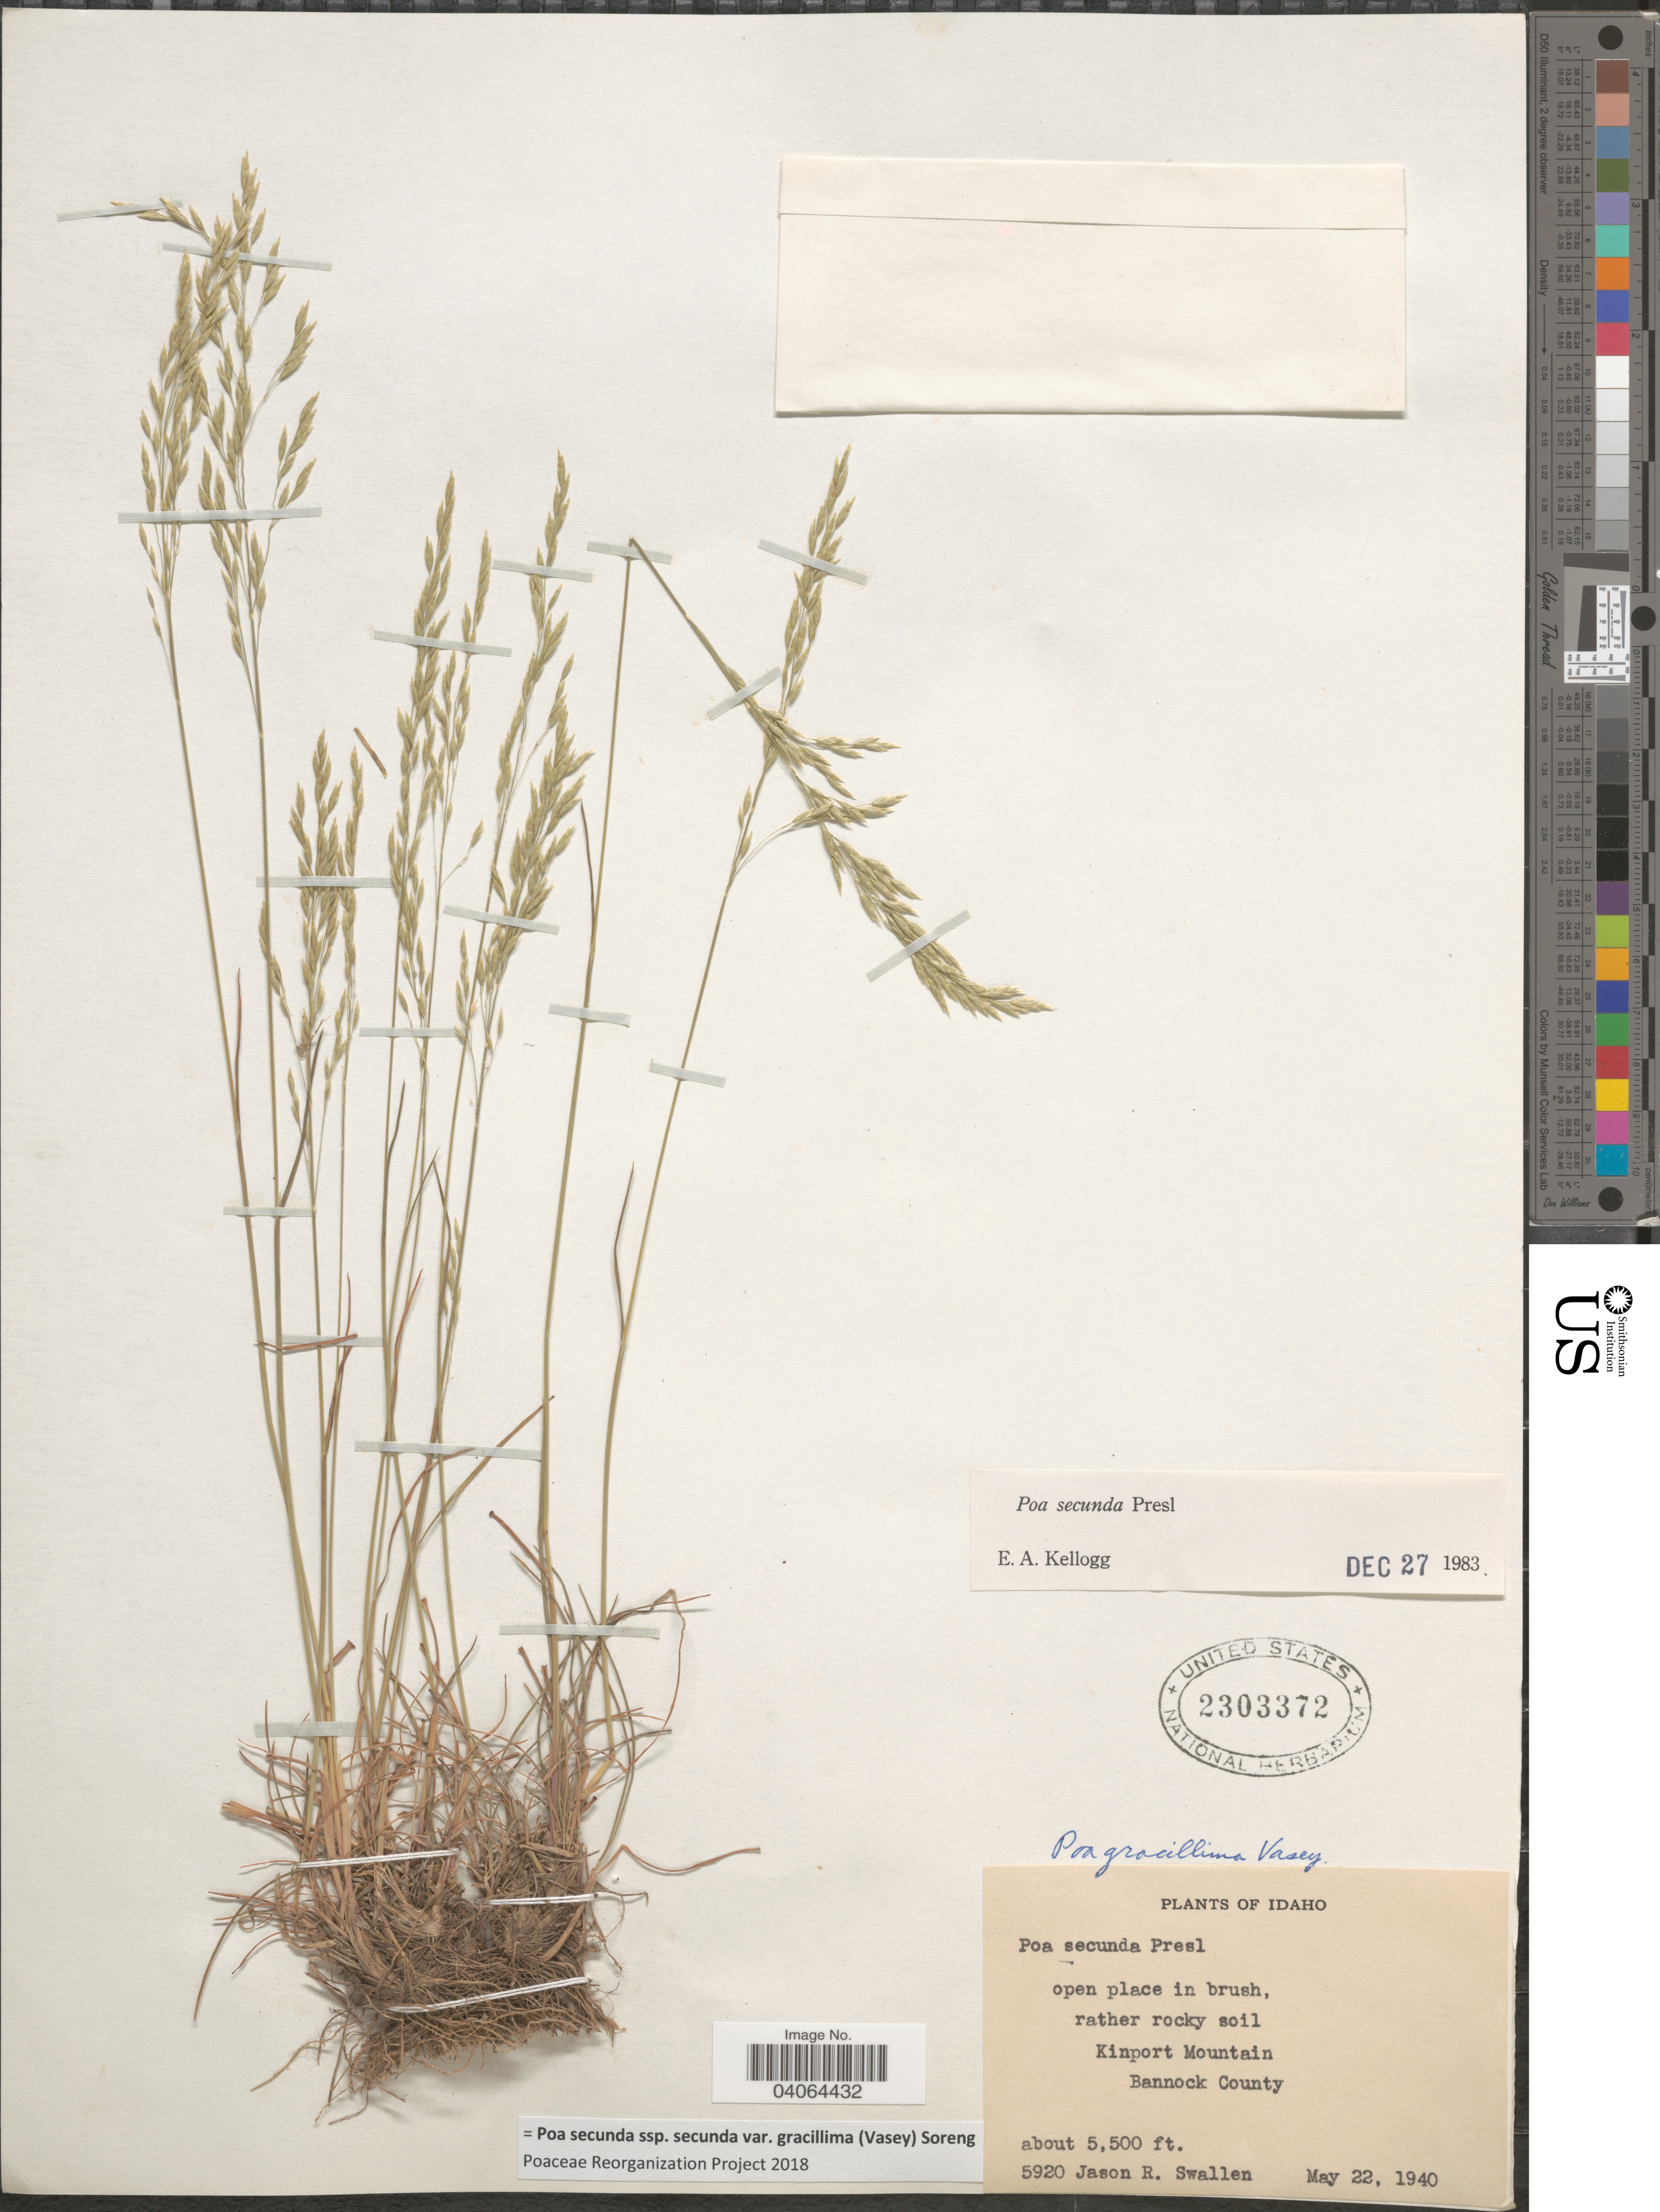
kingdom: Plantae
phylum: Tracheophyta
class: Liliopsida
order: Poales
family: Poaceae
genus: Poa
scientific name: Poa secunda subsp. secunda var. gracillima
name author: (Vasey) Soreng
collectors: J. R. Swallen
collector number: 5920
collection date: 1940-05-22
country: United States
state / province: Idaho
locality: Kinport Mountain, Bennock County.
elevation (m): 1676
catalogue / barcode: US 2303372